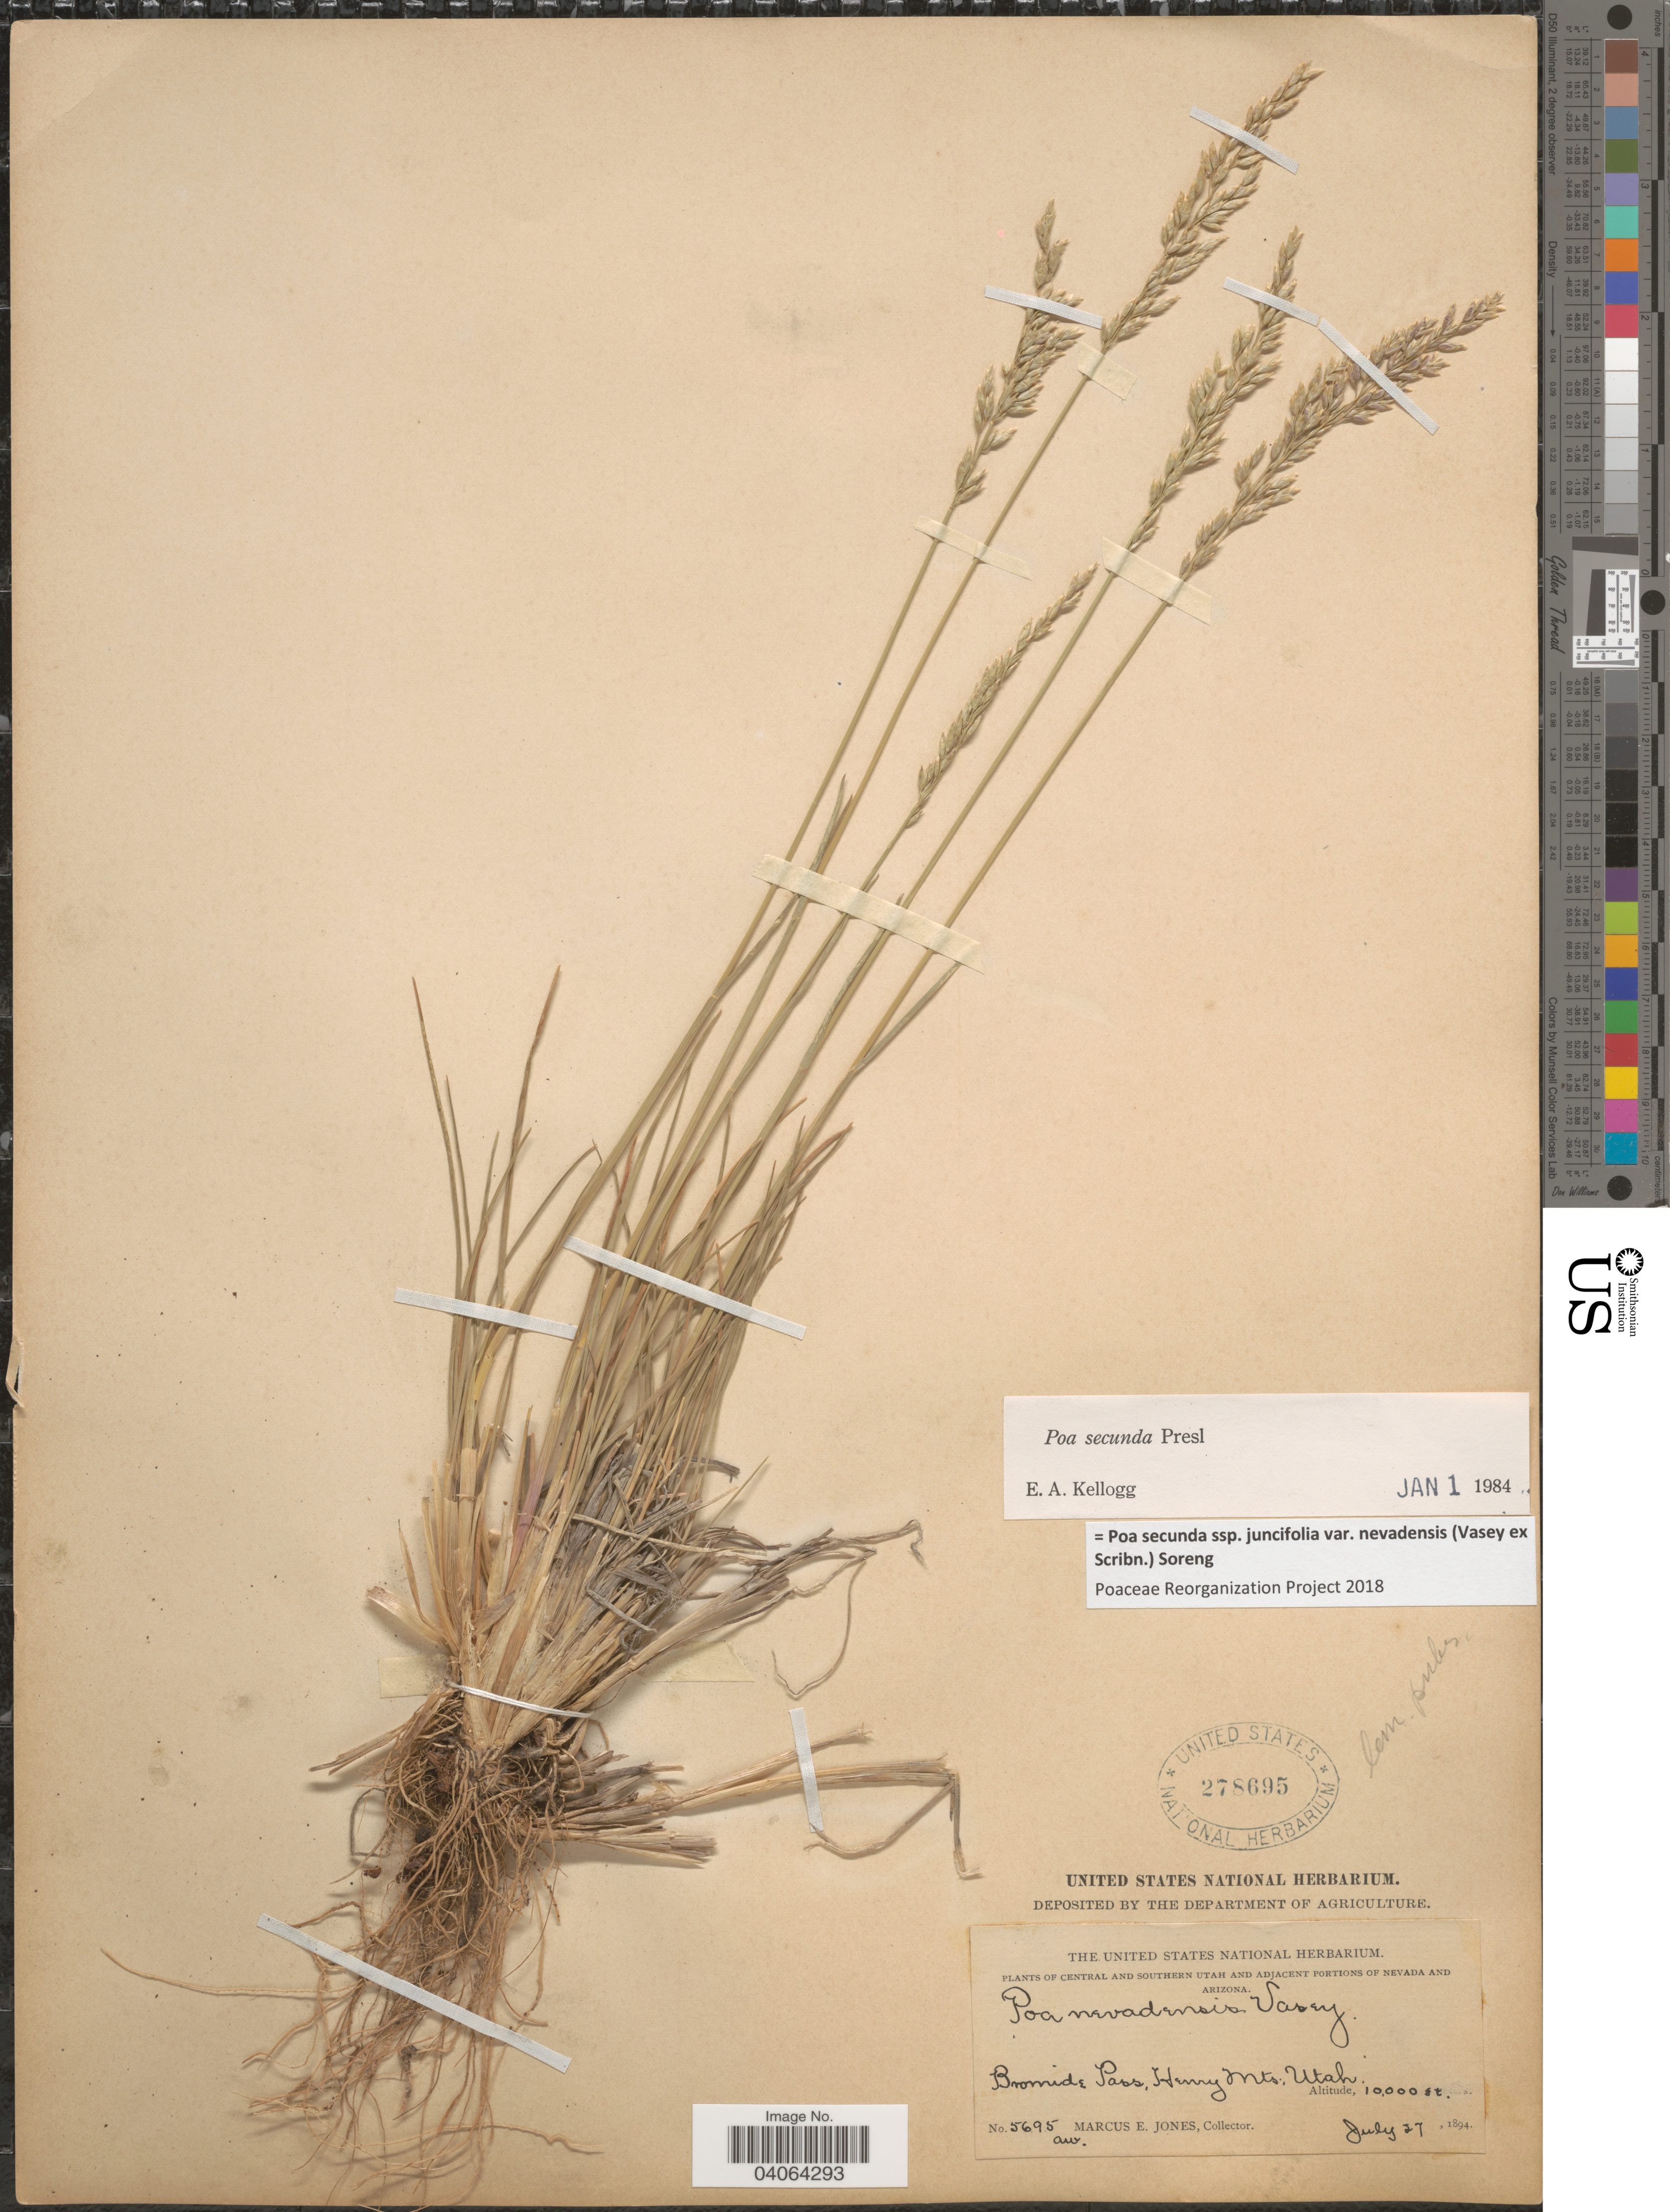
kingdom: Plantae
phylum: Tracheophyta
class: Liliopsida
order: Poales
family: Poaceae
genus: Poa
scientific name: Poa secunda subsp. juncifolia var. nevadensis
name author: (Vasey ex Scribn.) Soreng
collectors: M. E. Jones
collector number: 5695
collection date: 1894-07-27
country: United States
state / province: Utah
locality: Bromide Pass, Henry Mts.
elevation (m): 3048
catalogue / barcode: US 278695